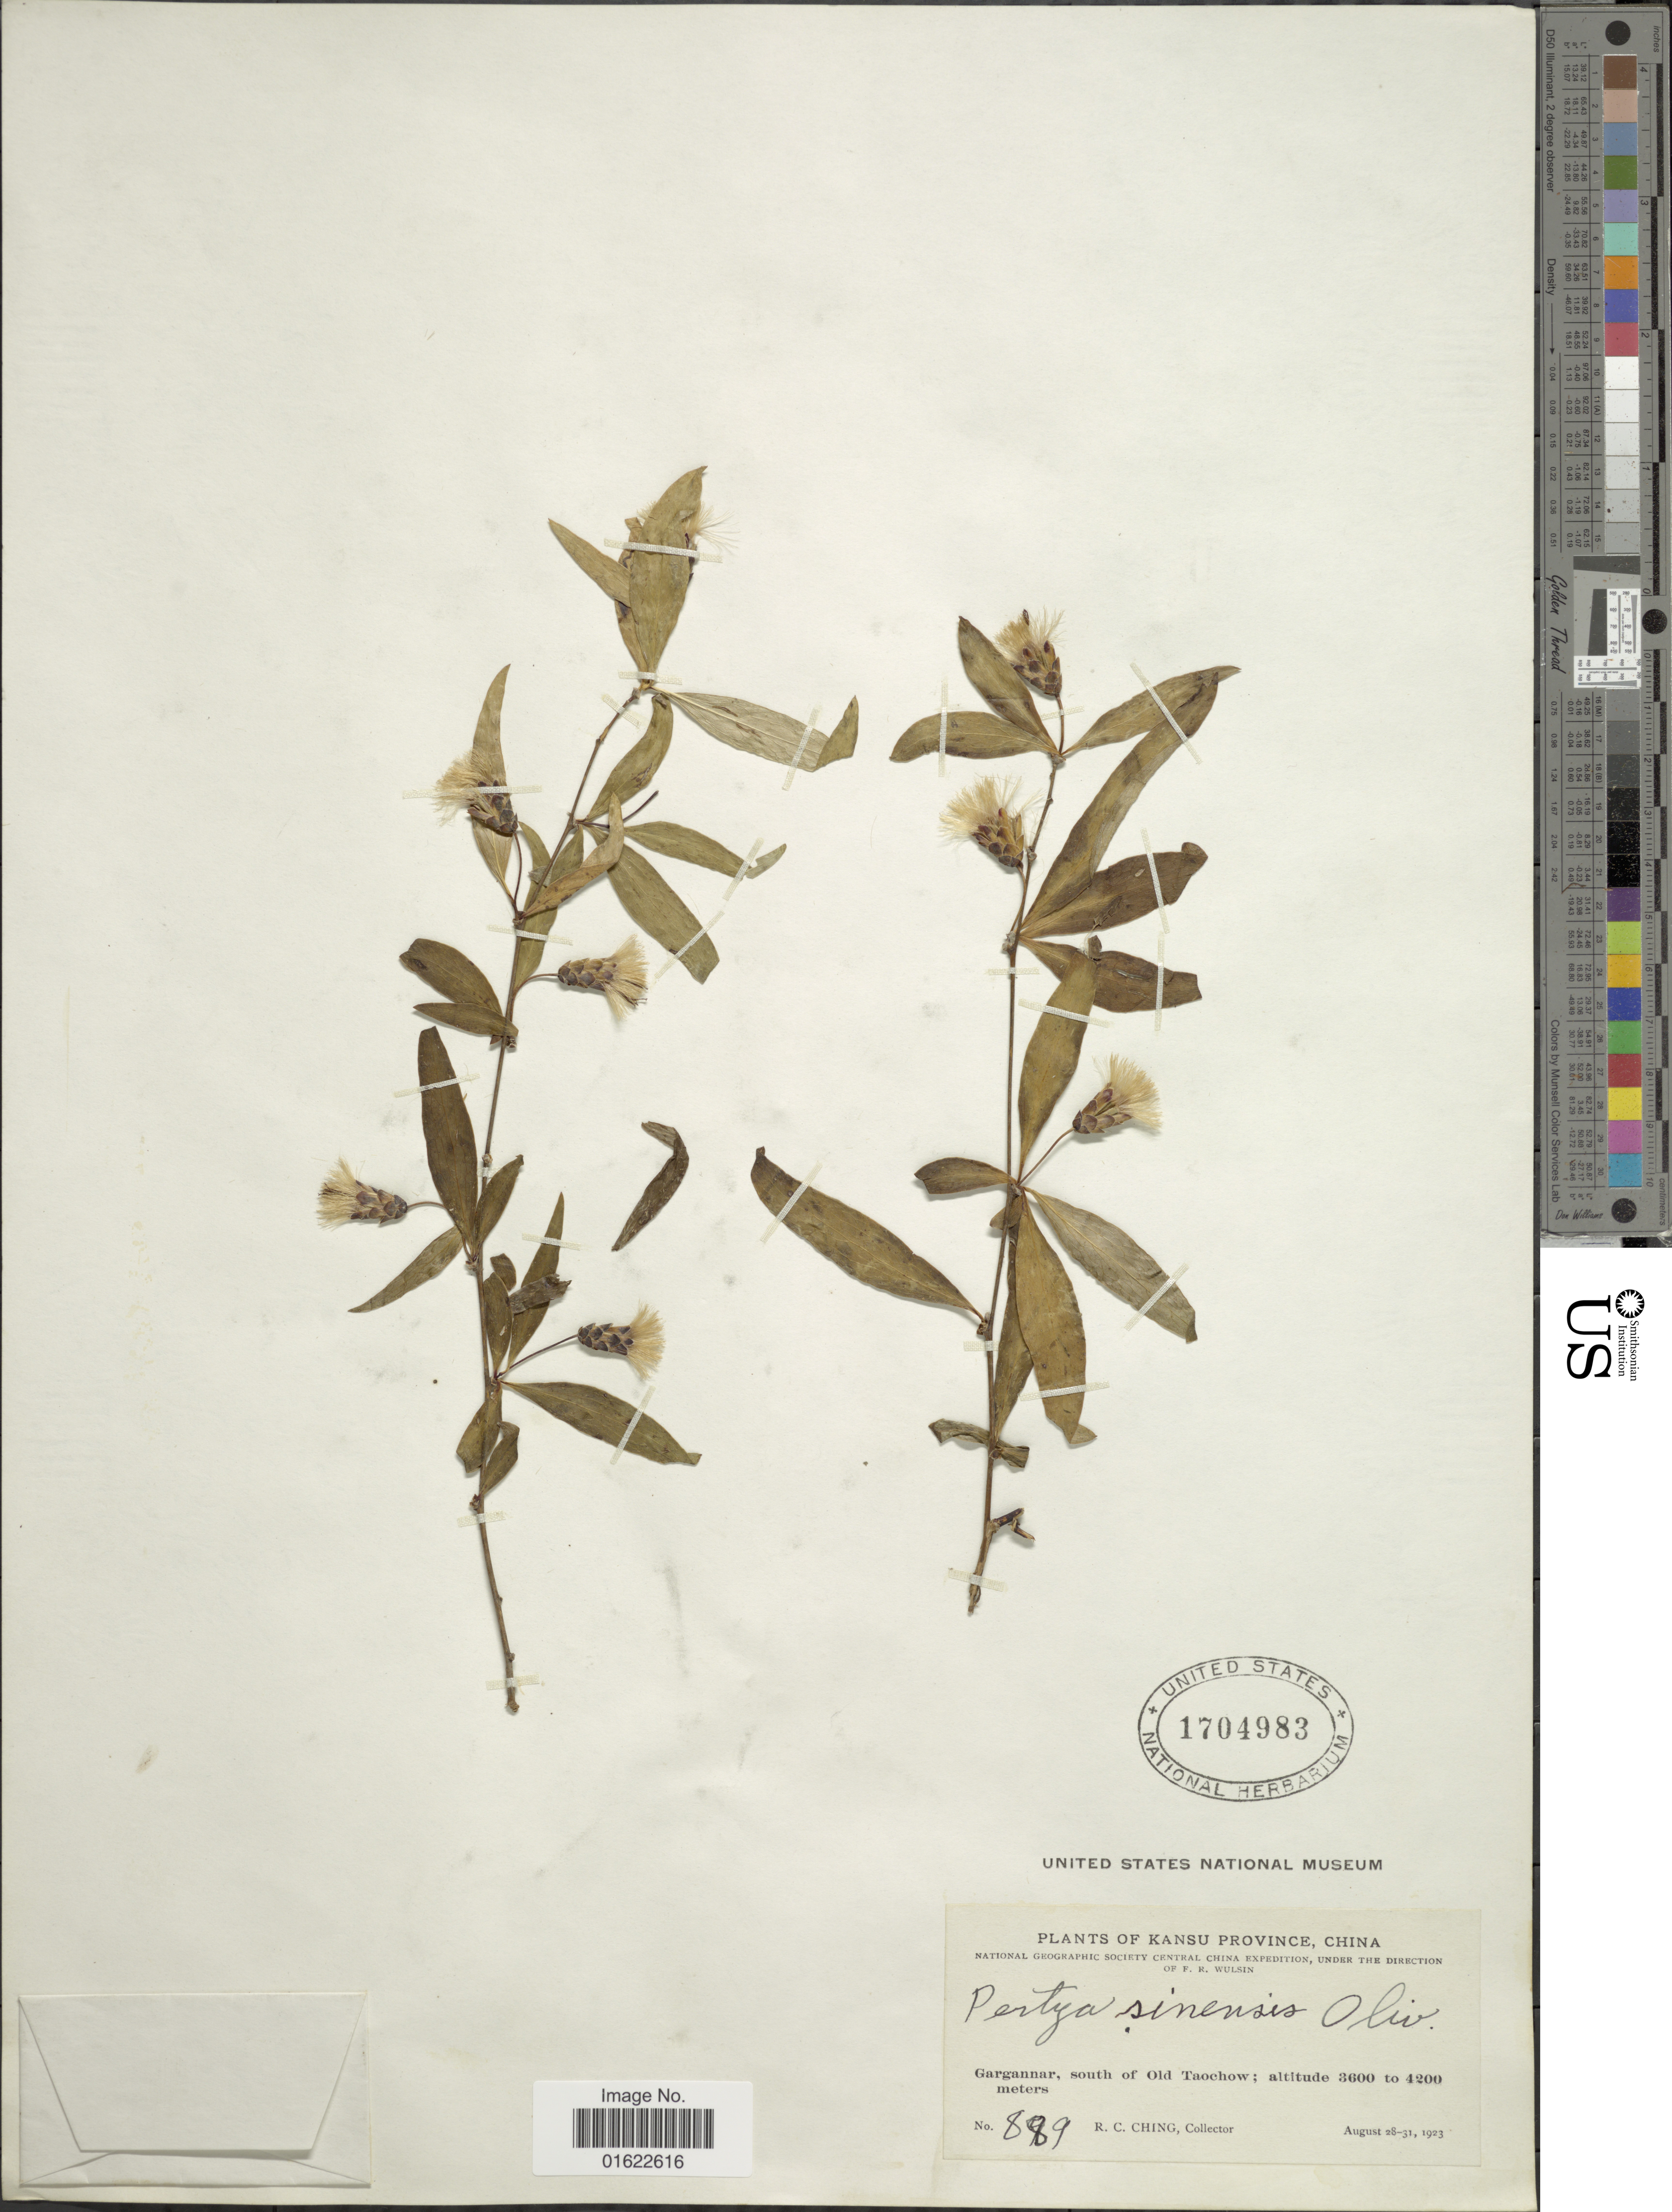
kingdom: Plantae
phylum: Tracheophyta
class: Magnoliopsida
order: Asterales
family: Asteraceae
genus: Pertya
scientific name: Pertya sinensis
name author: Oliv.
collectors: R. C. Ching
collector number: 889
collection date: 1923-08-28/1923-08-31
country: China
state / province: Gansu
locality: Kansu Province, Gargannar, south of Old Taochow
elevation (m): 3600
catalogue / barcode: US 1704983